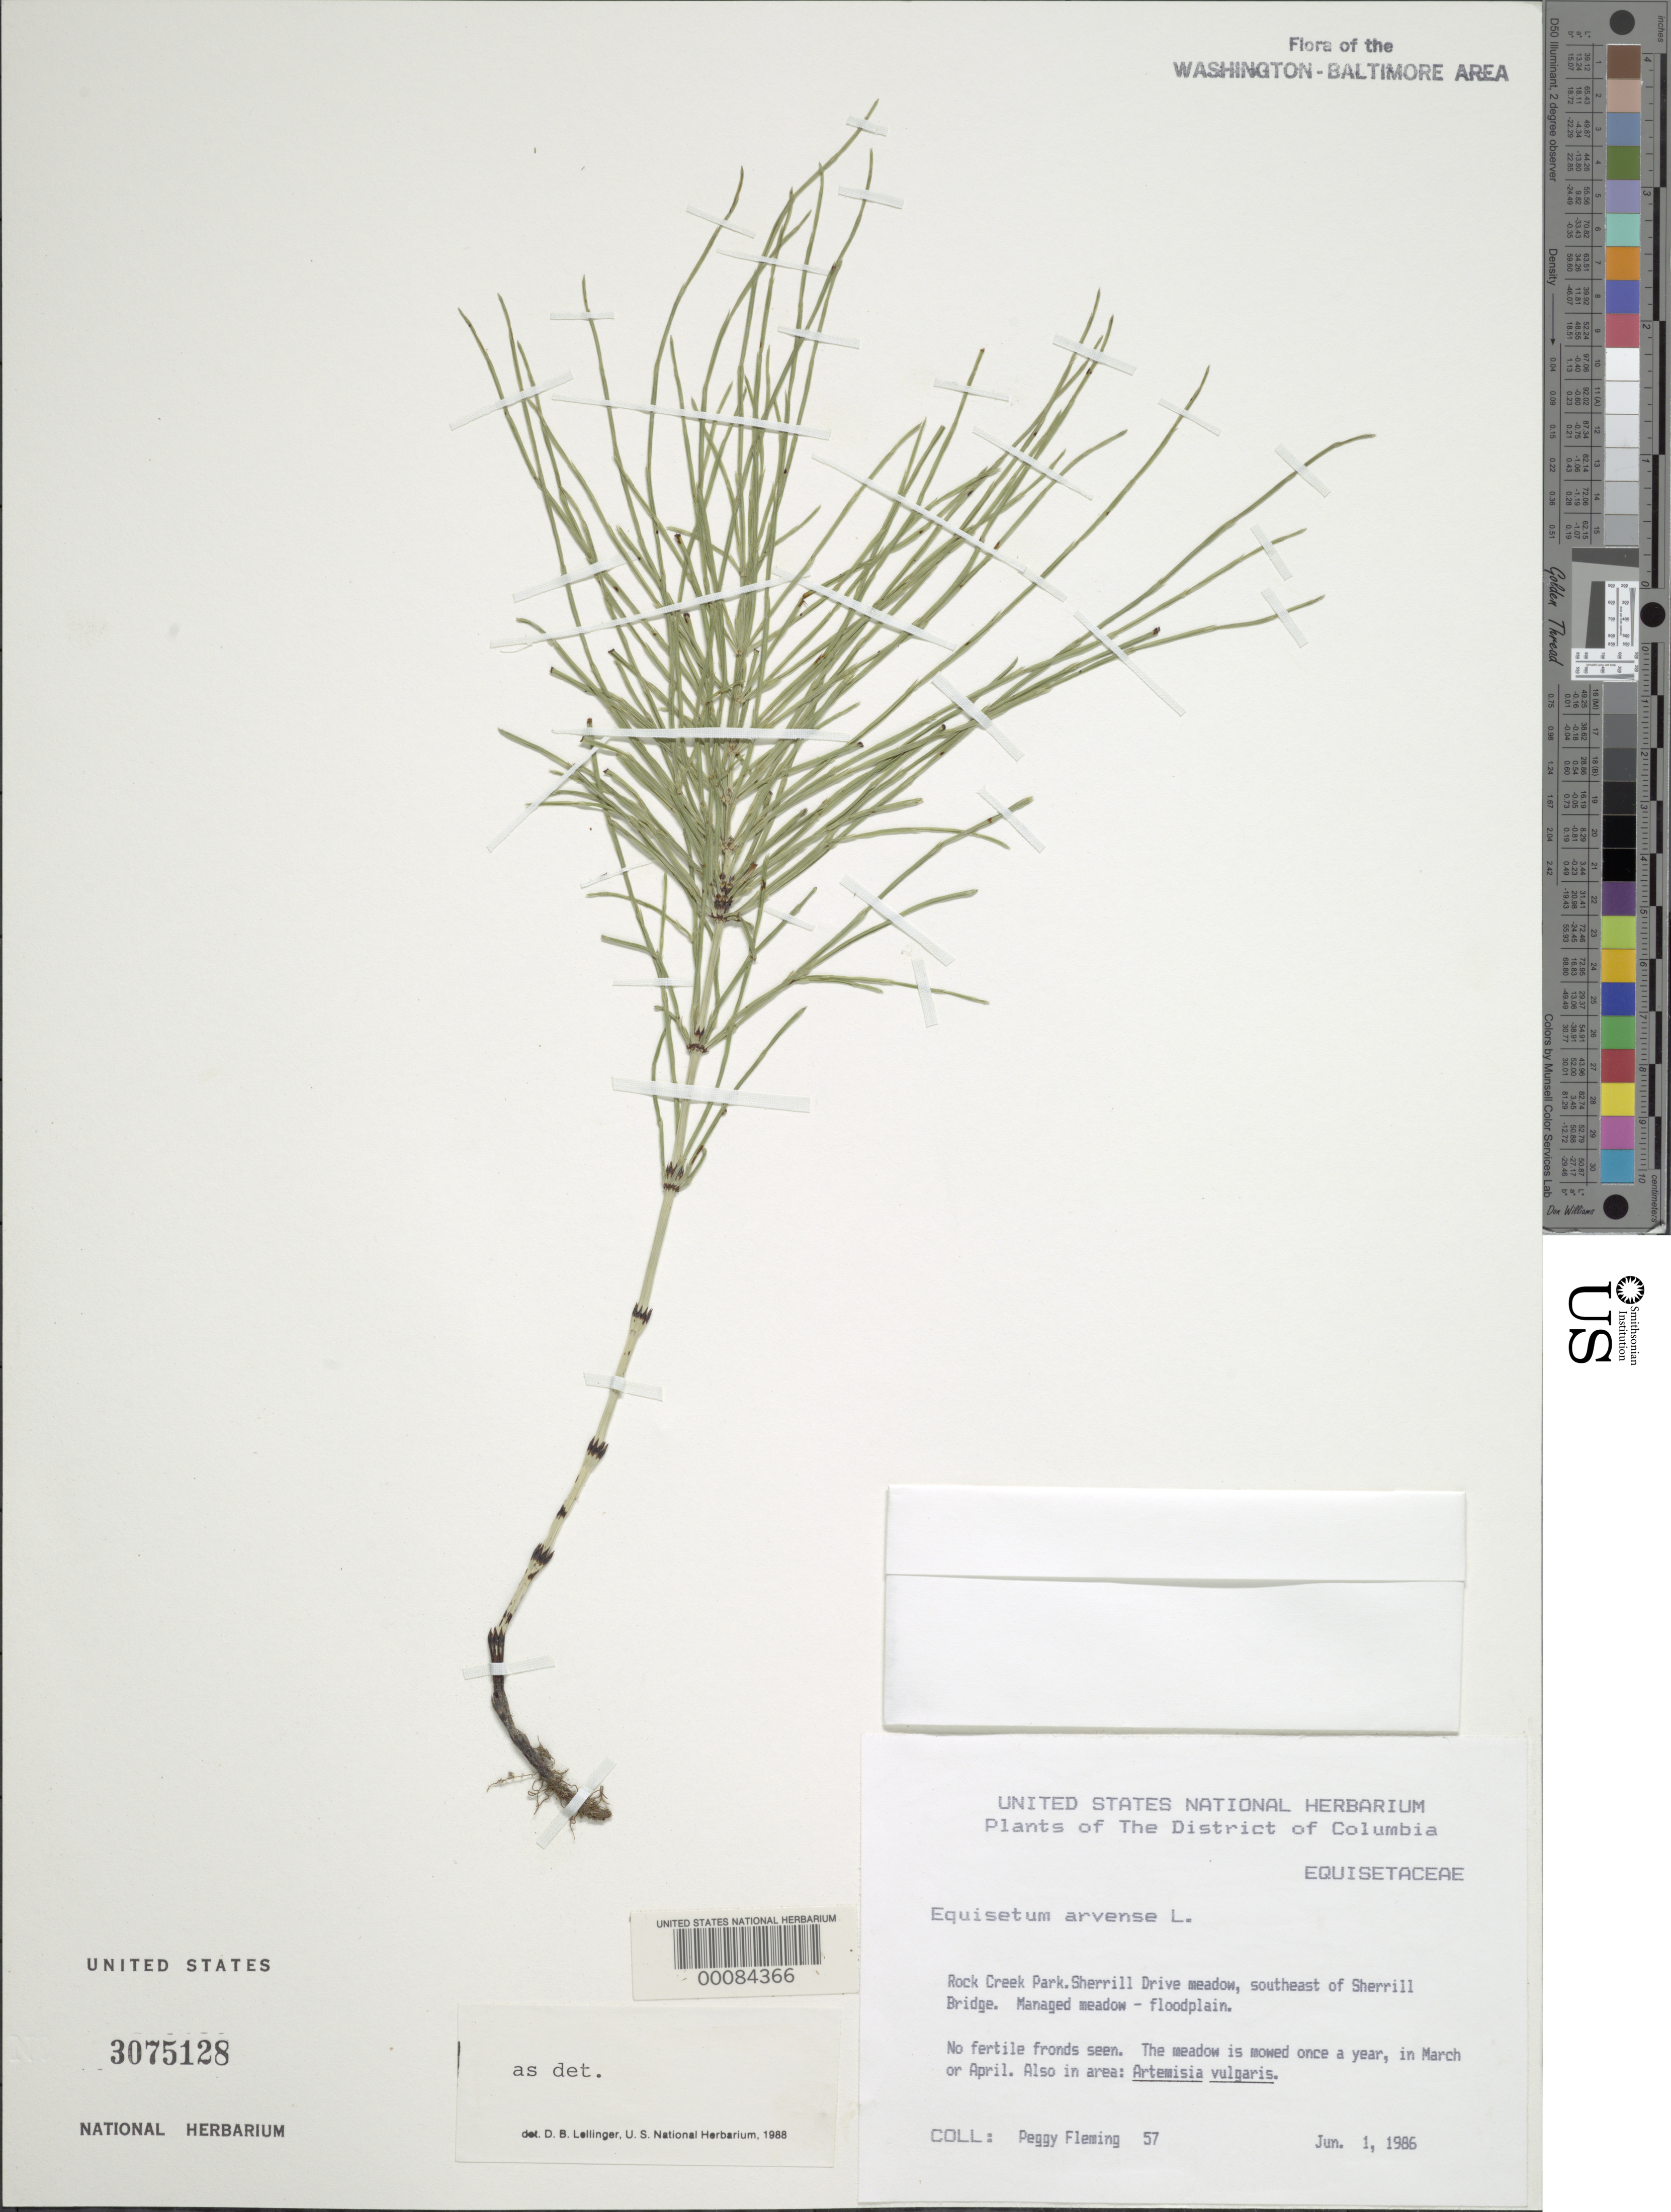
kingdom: Plantae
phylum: Tracheophyta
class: Polypodiopsida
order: Equisetales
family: Equisetaceae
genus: Equisetum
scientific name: Equisetum arvense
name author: L.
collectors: P. Fleming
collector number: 57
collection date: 1986-06-01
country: United States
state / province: District of Columbia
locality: Rock Creek Park. Sherrill Drive meadow, southeast of Sherrill Bridge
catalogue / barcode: US 3075128